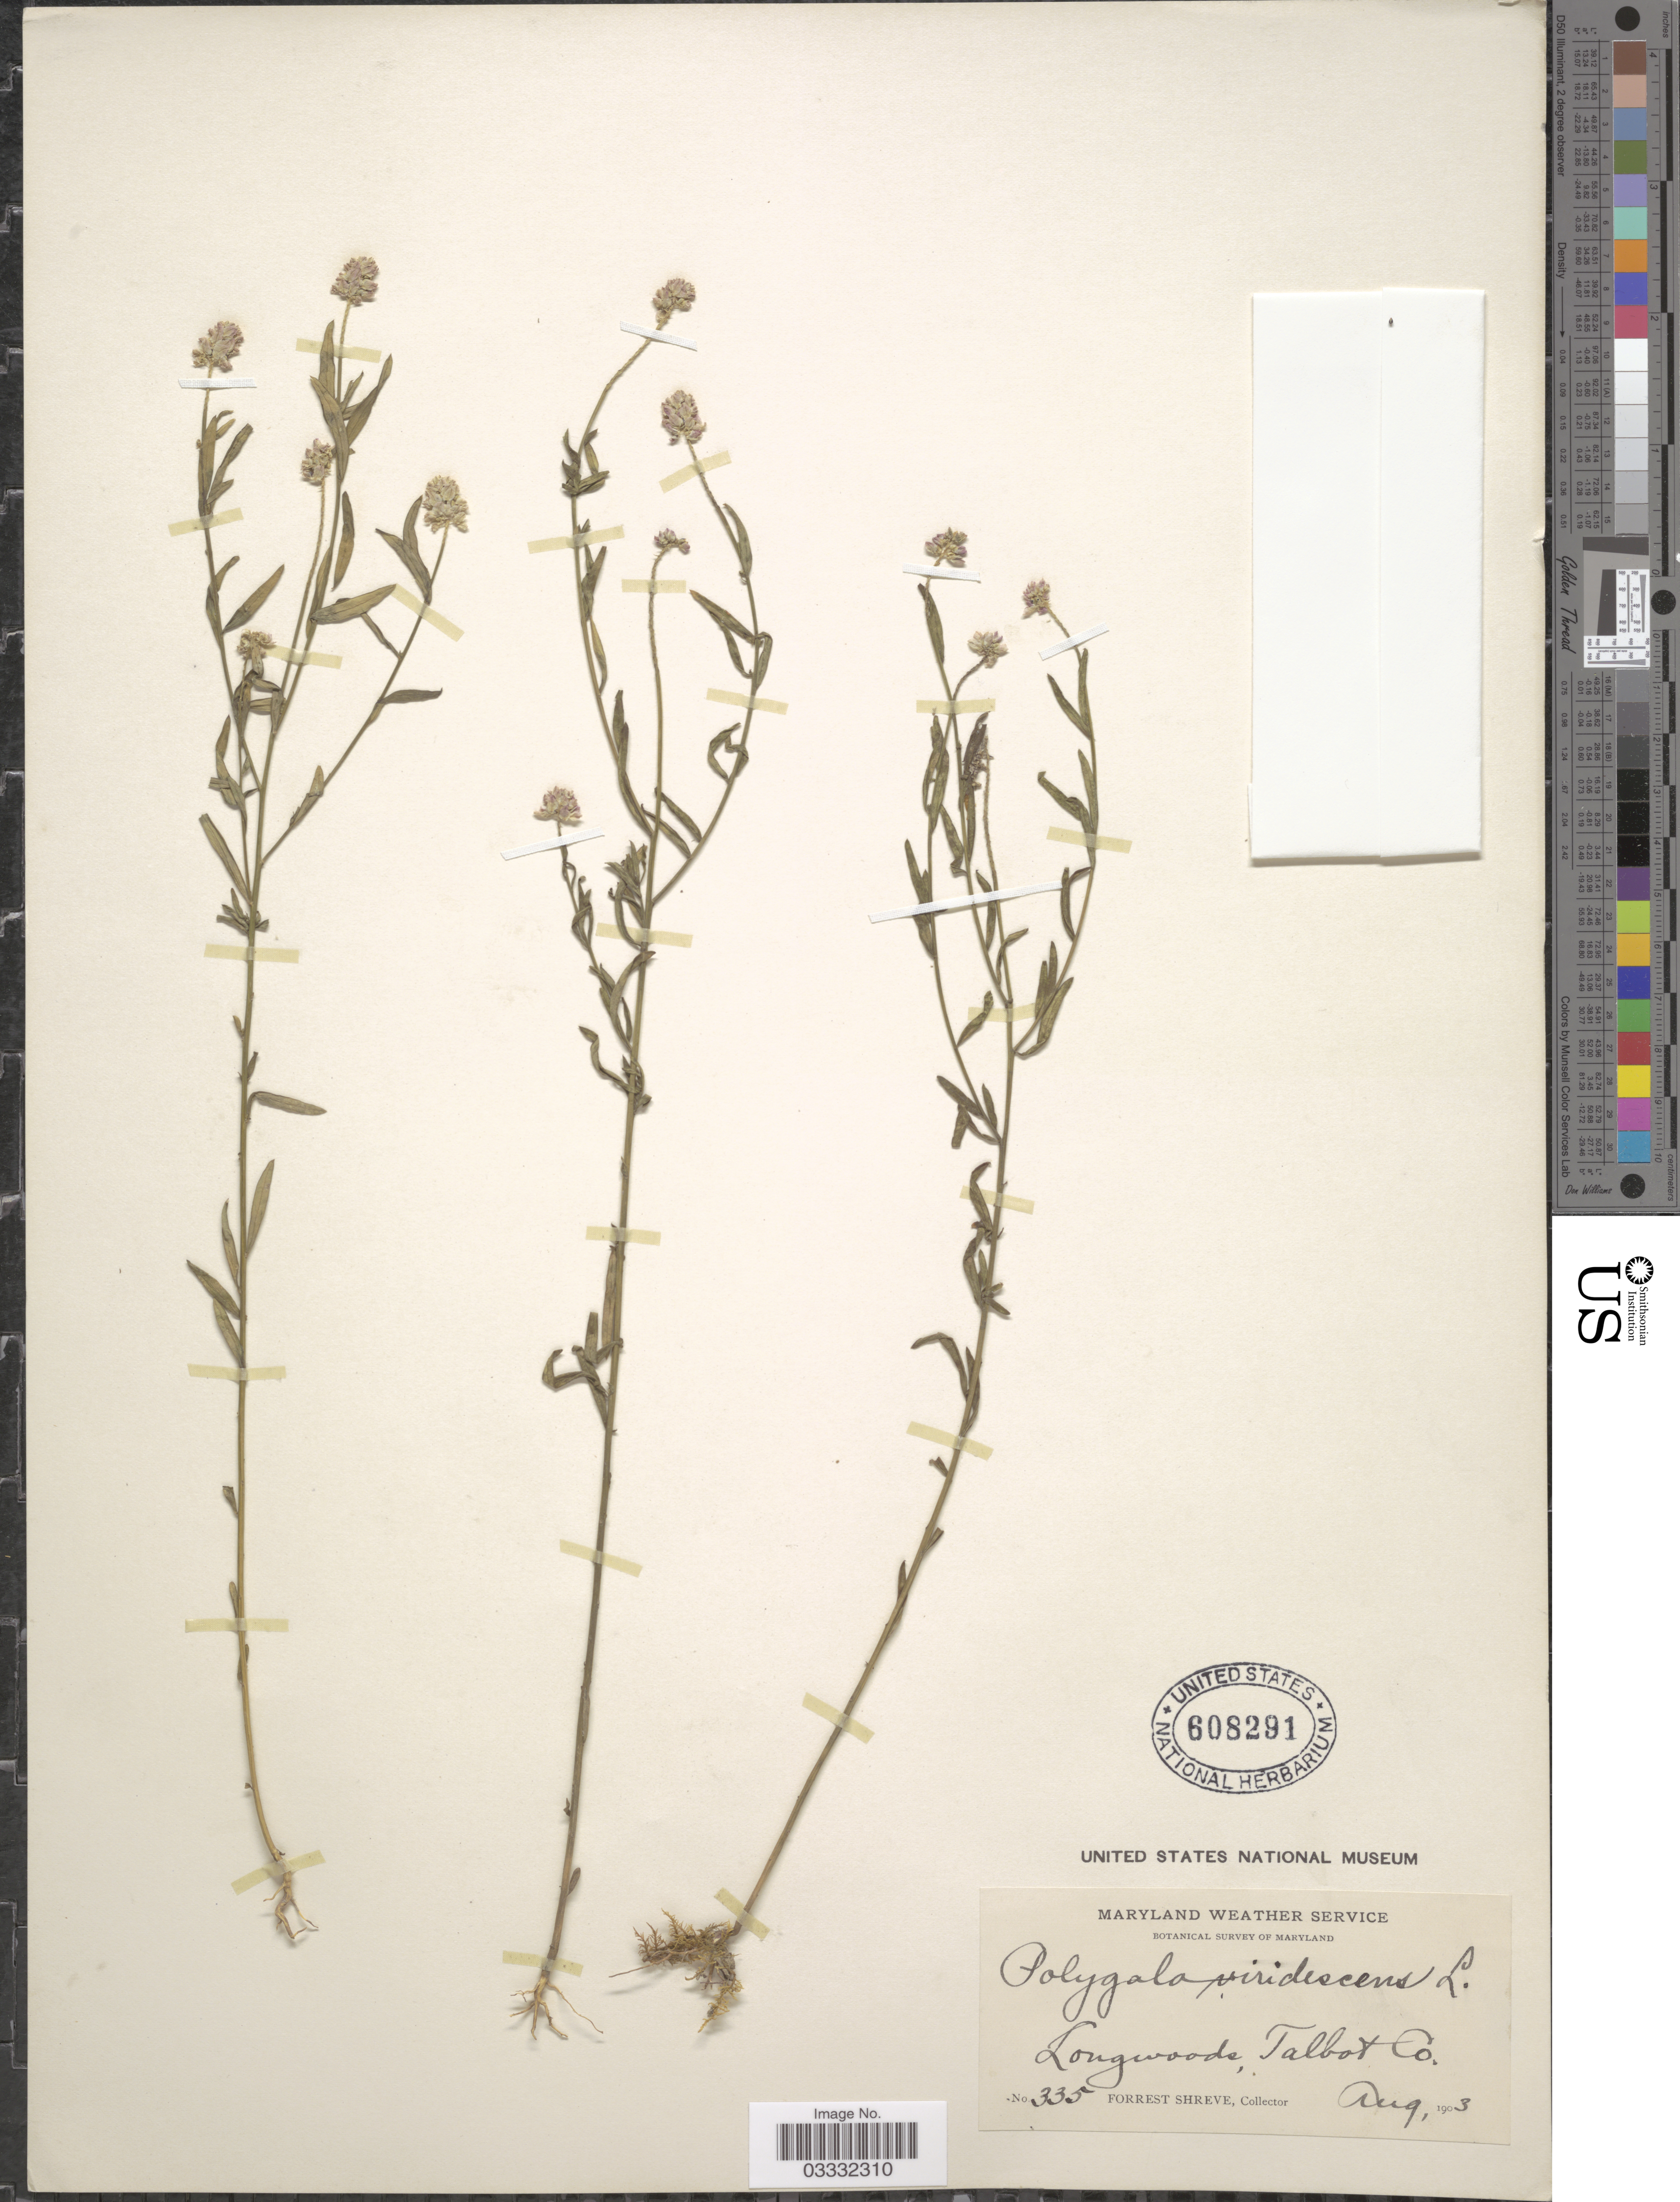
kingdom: Plantae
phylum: Tracheophyta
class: Magnoliopsida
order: Fabales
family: Polygalaceae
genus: Polygala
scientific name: Polygala sanguinea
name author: L.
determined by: Strong, Mark T., (BOT), Smithsonian Institution - National Museum of Natural History (UNITED STATES)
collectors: F. Shreve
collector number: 335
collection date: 1903-08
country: United States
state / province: Maryland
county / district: Talbot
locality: Longwoods, Talbot Co.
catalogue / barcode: US 608291